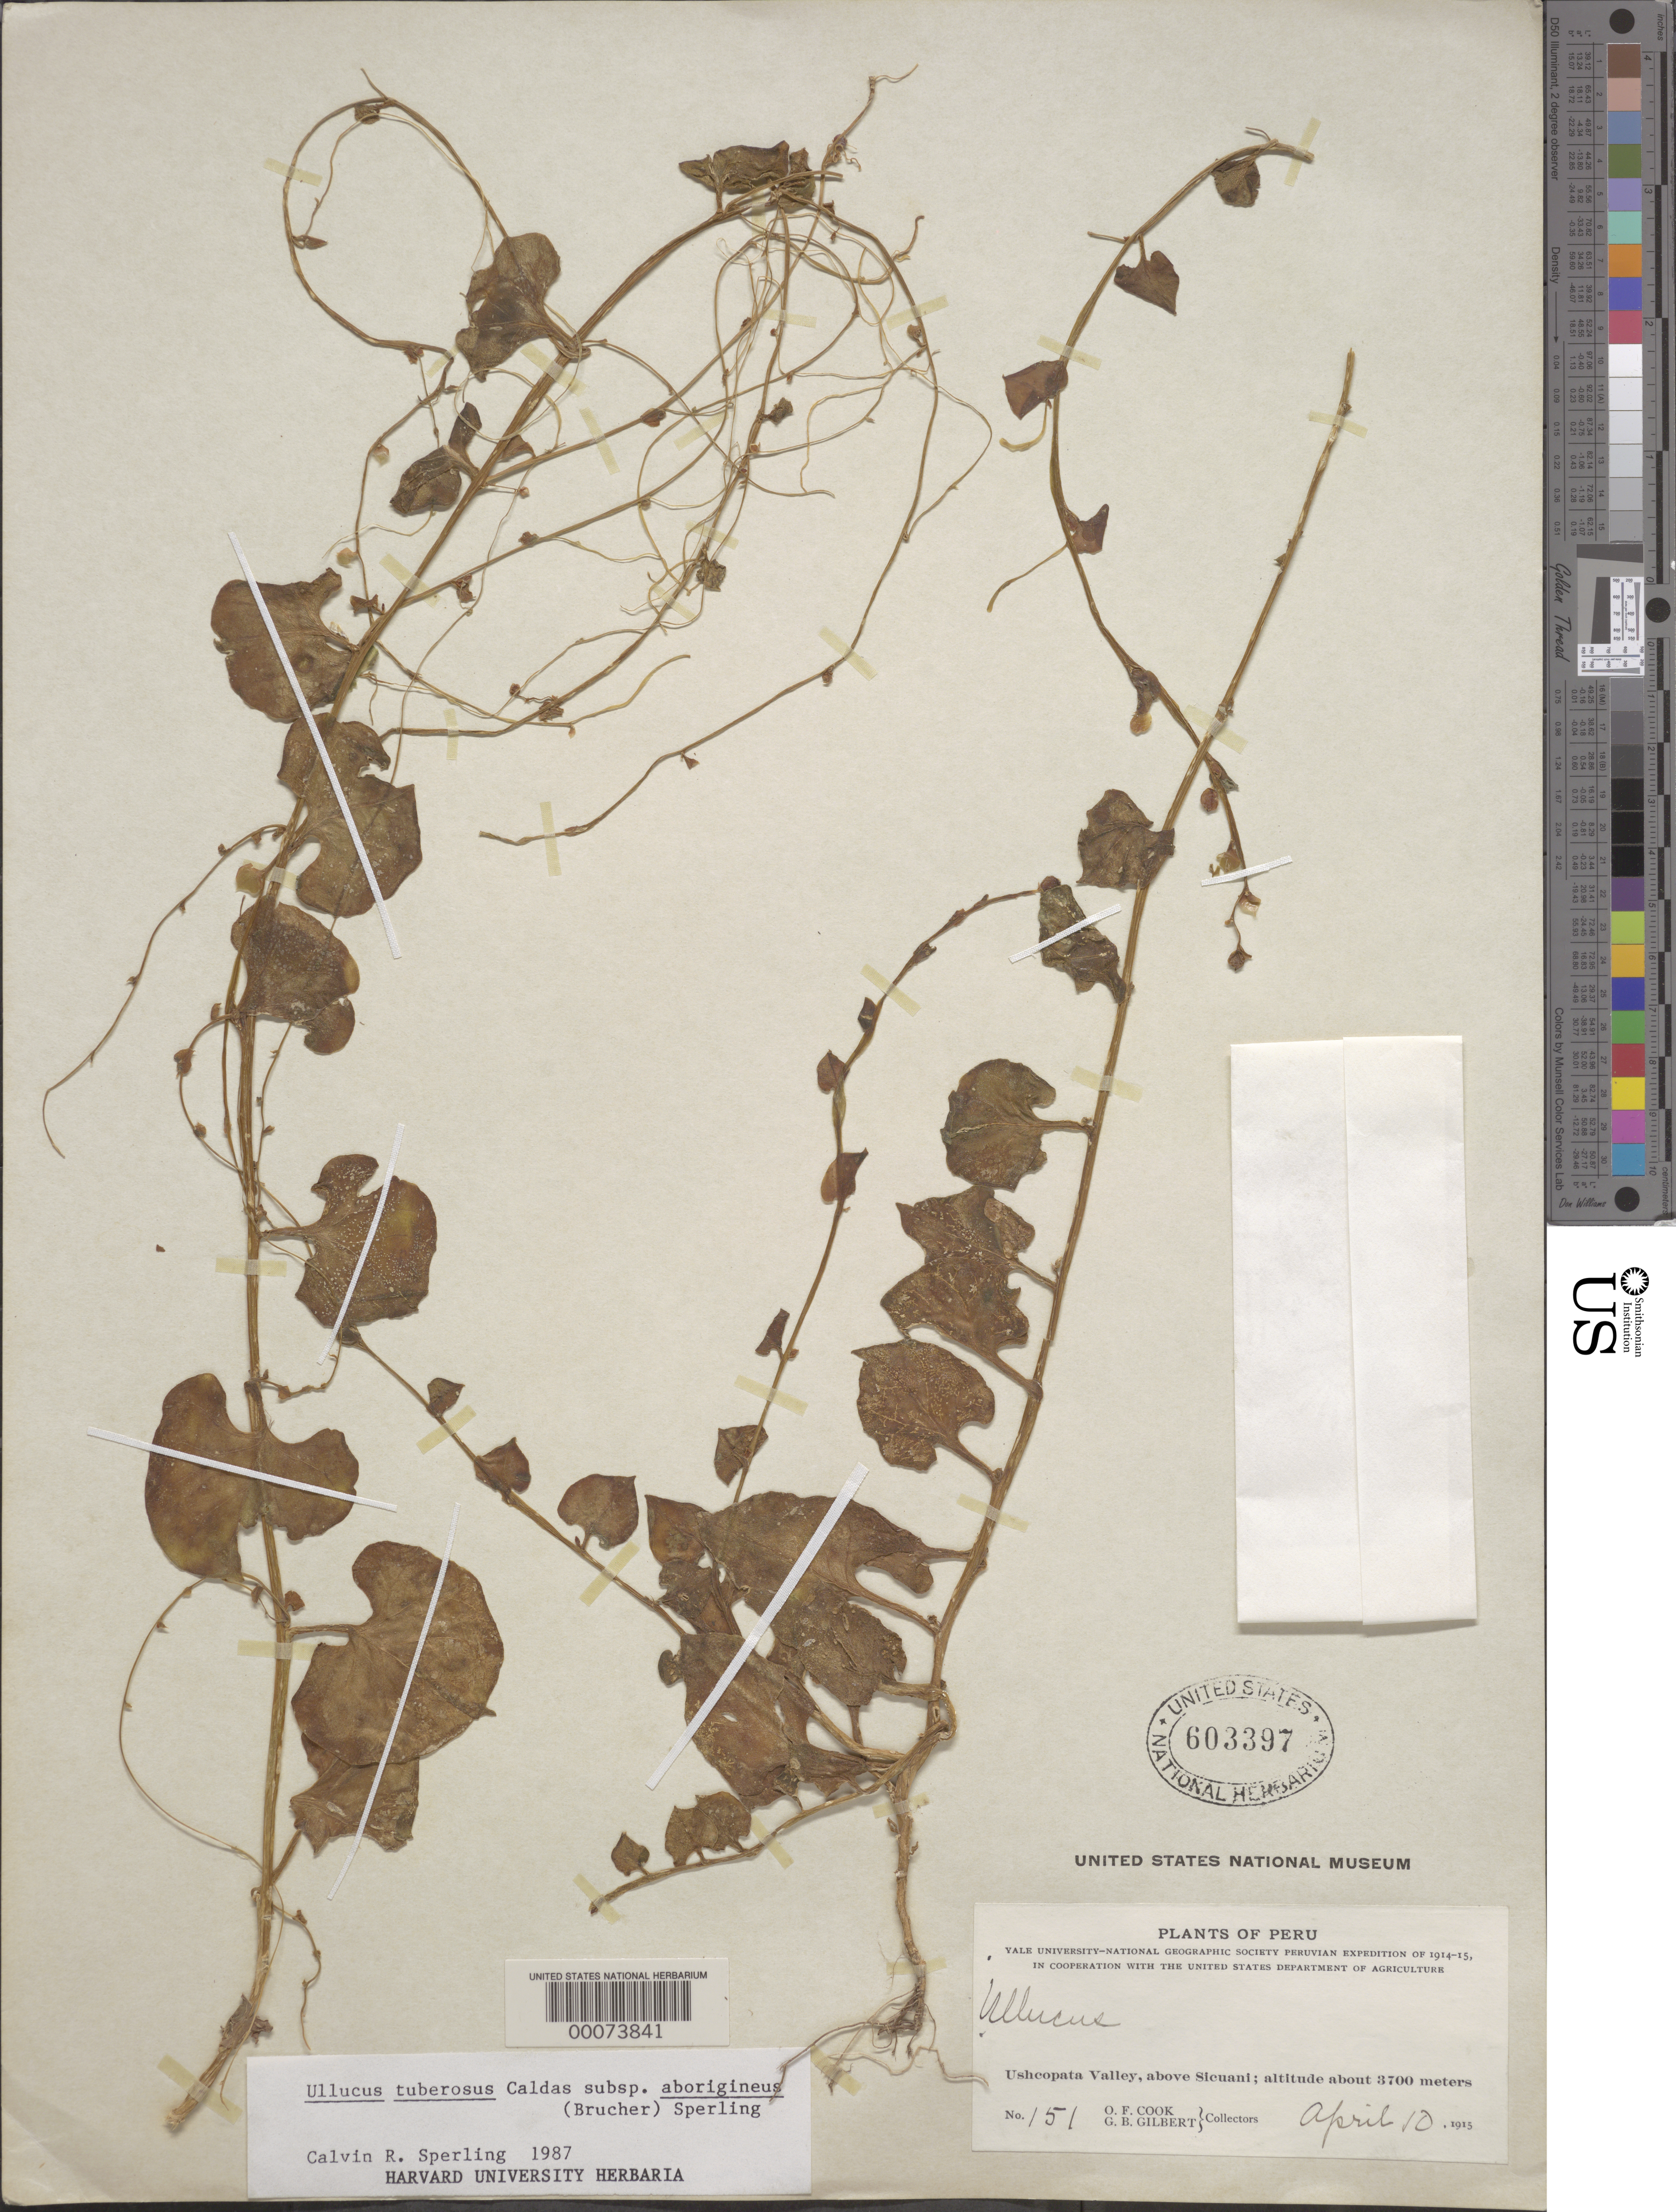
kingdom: Plantae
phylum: Tracheophyta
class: Magnoliopsida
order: Caryophyllales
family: Basellaceae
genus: Ullucus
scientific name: Ullucus tuberosus subsp. aborigineus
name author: (Brucher) Sperling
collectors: O. F. Cook & G. B. Gilbert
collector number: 151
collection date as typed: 10 Apr 1915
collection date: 1915-04-10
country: Peru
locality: Ushcopata Valley, above Sicuani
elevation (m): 3700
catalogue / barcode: US 603397